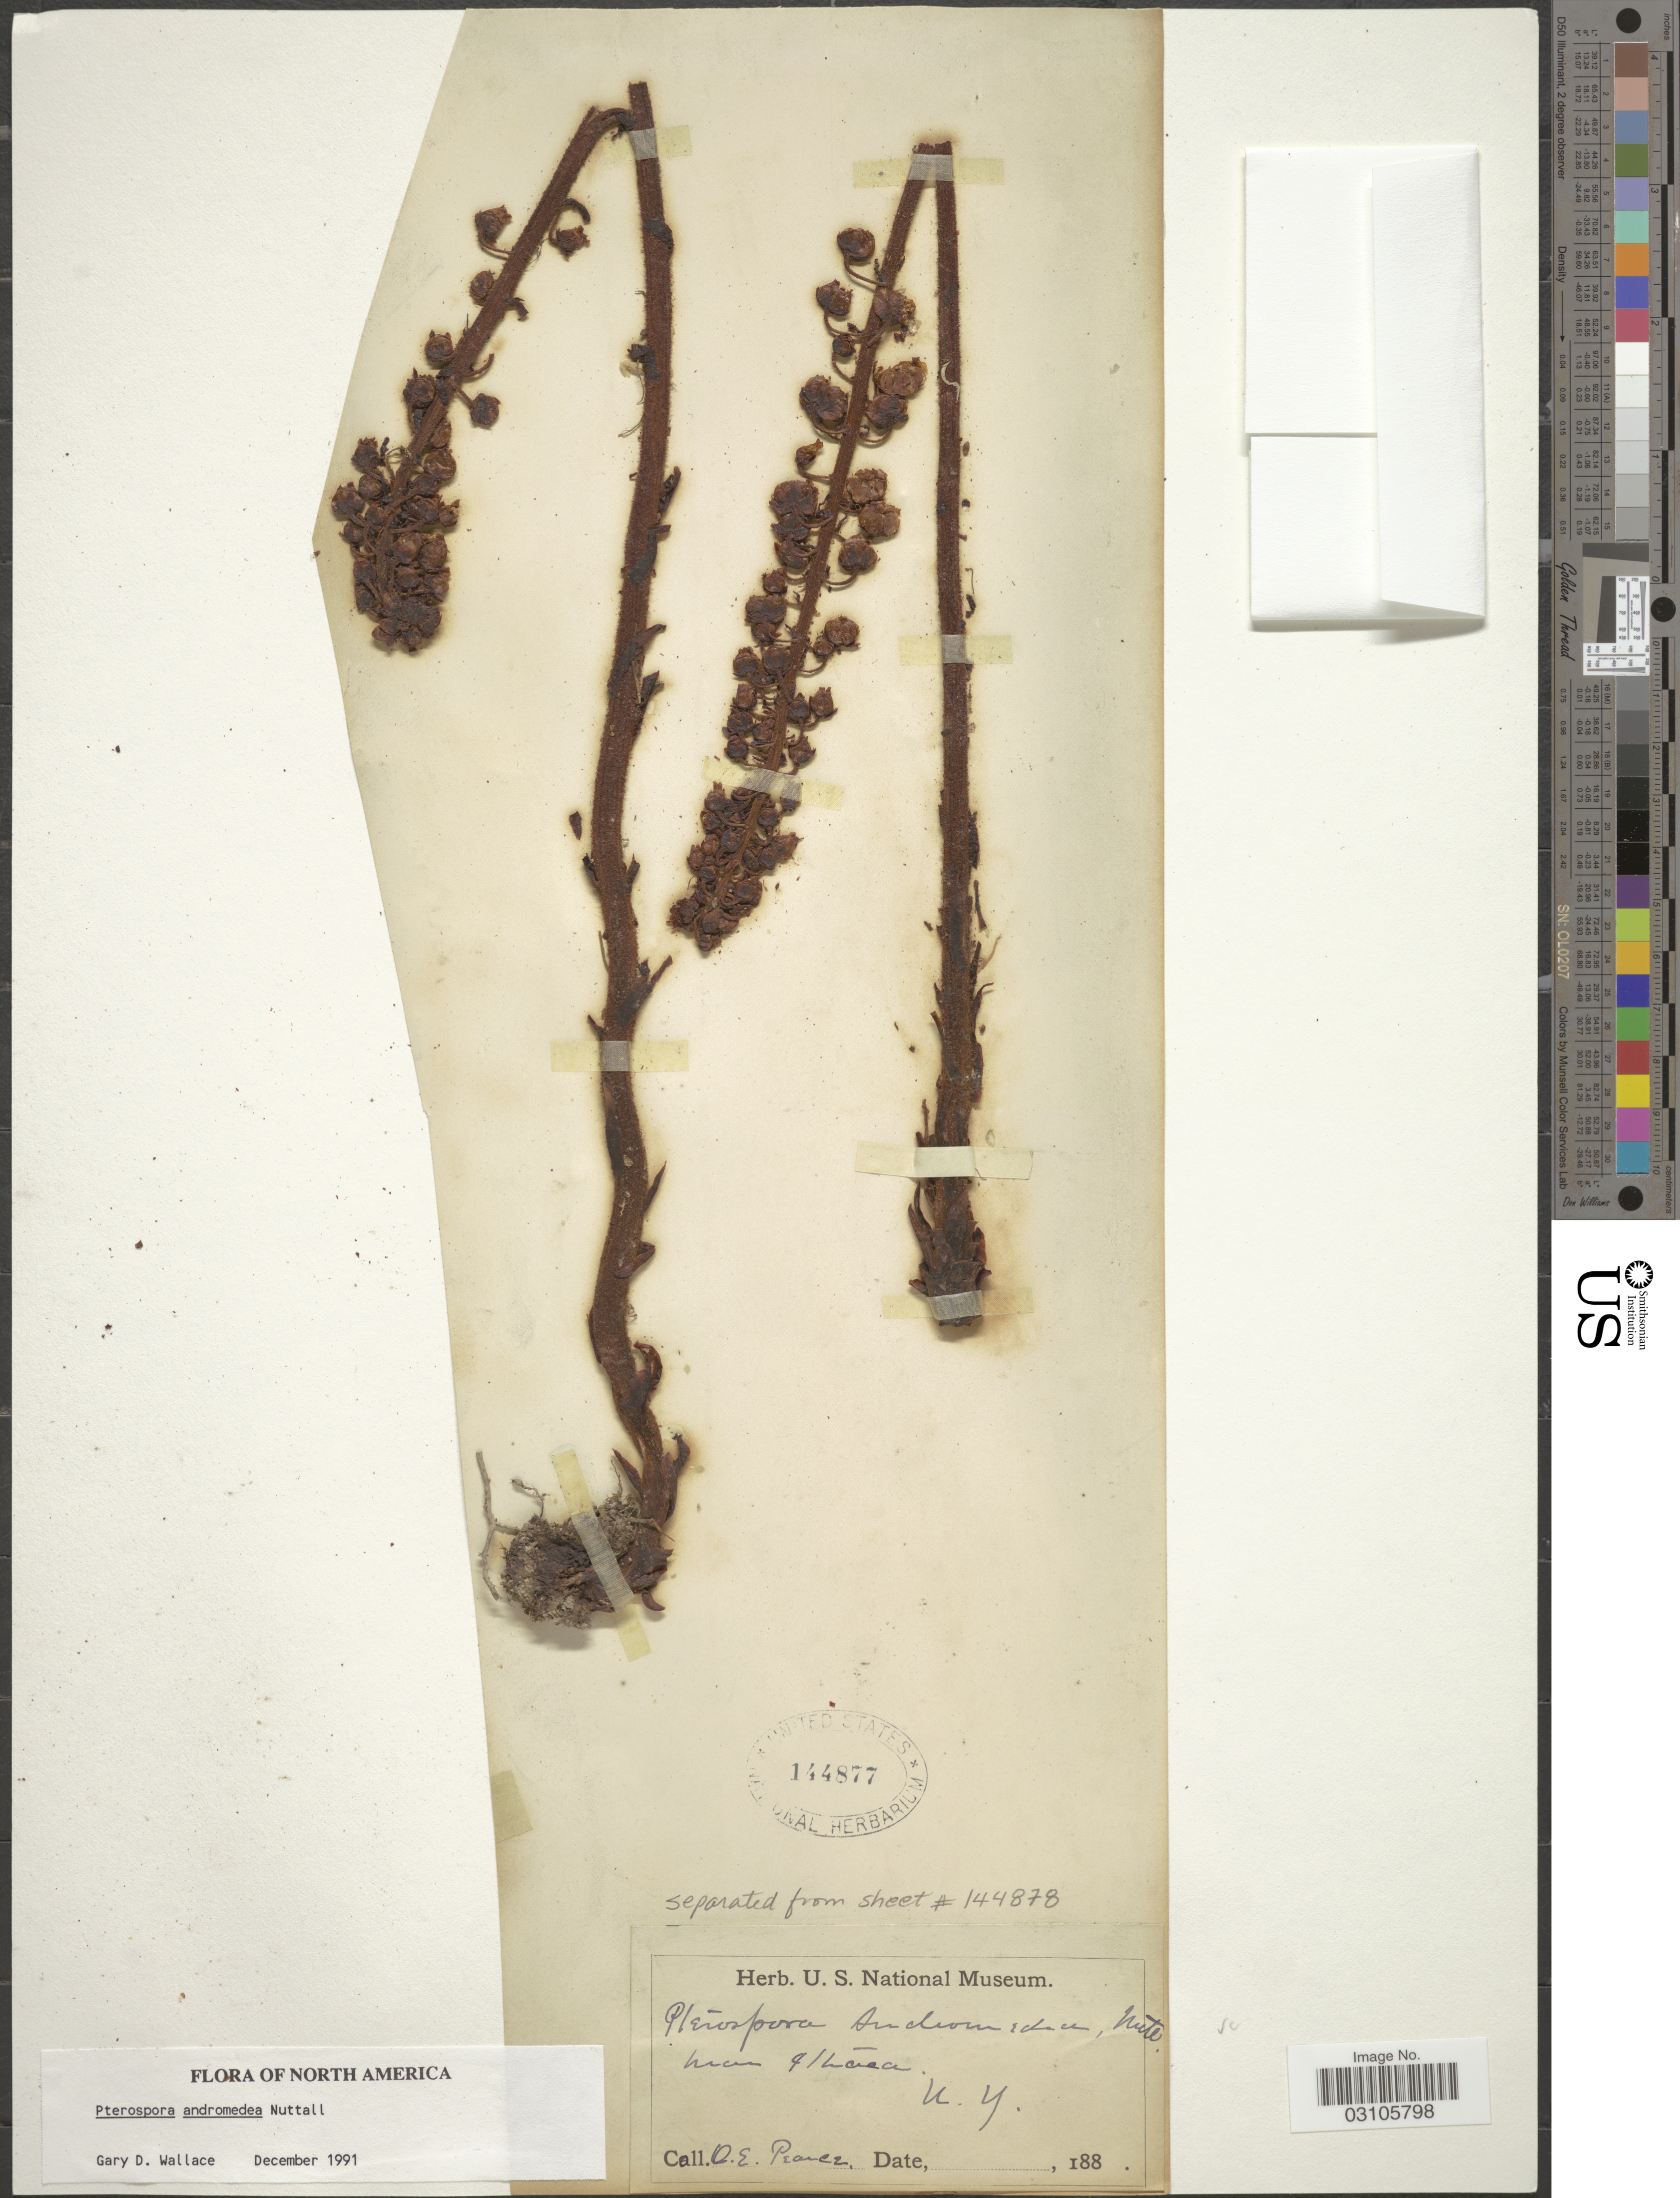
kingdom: Plantae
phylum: Tracheophyta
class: Magnoliopsida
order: Ericales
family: Ericaceae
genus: Pterospora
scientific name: Pterospora andromedea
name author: Nutt.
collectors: O. E. Pearce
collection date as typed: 188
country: United States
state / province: New York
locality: Near Ithaca.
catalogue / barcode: US 144877